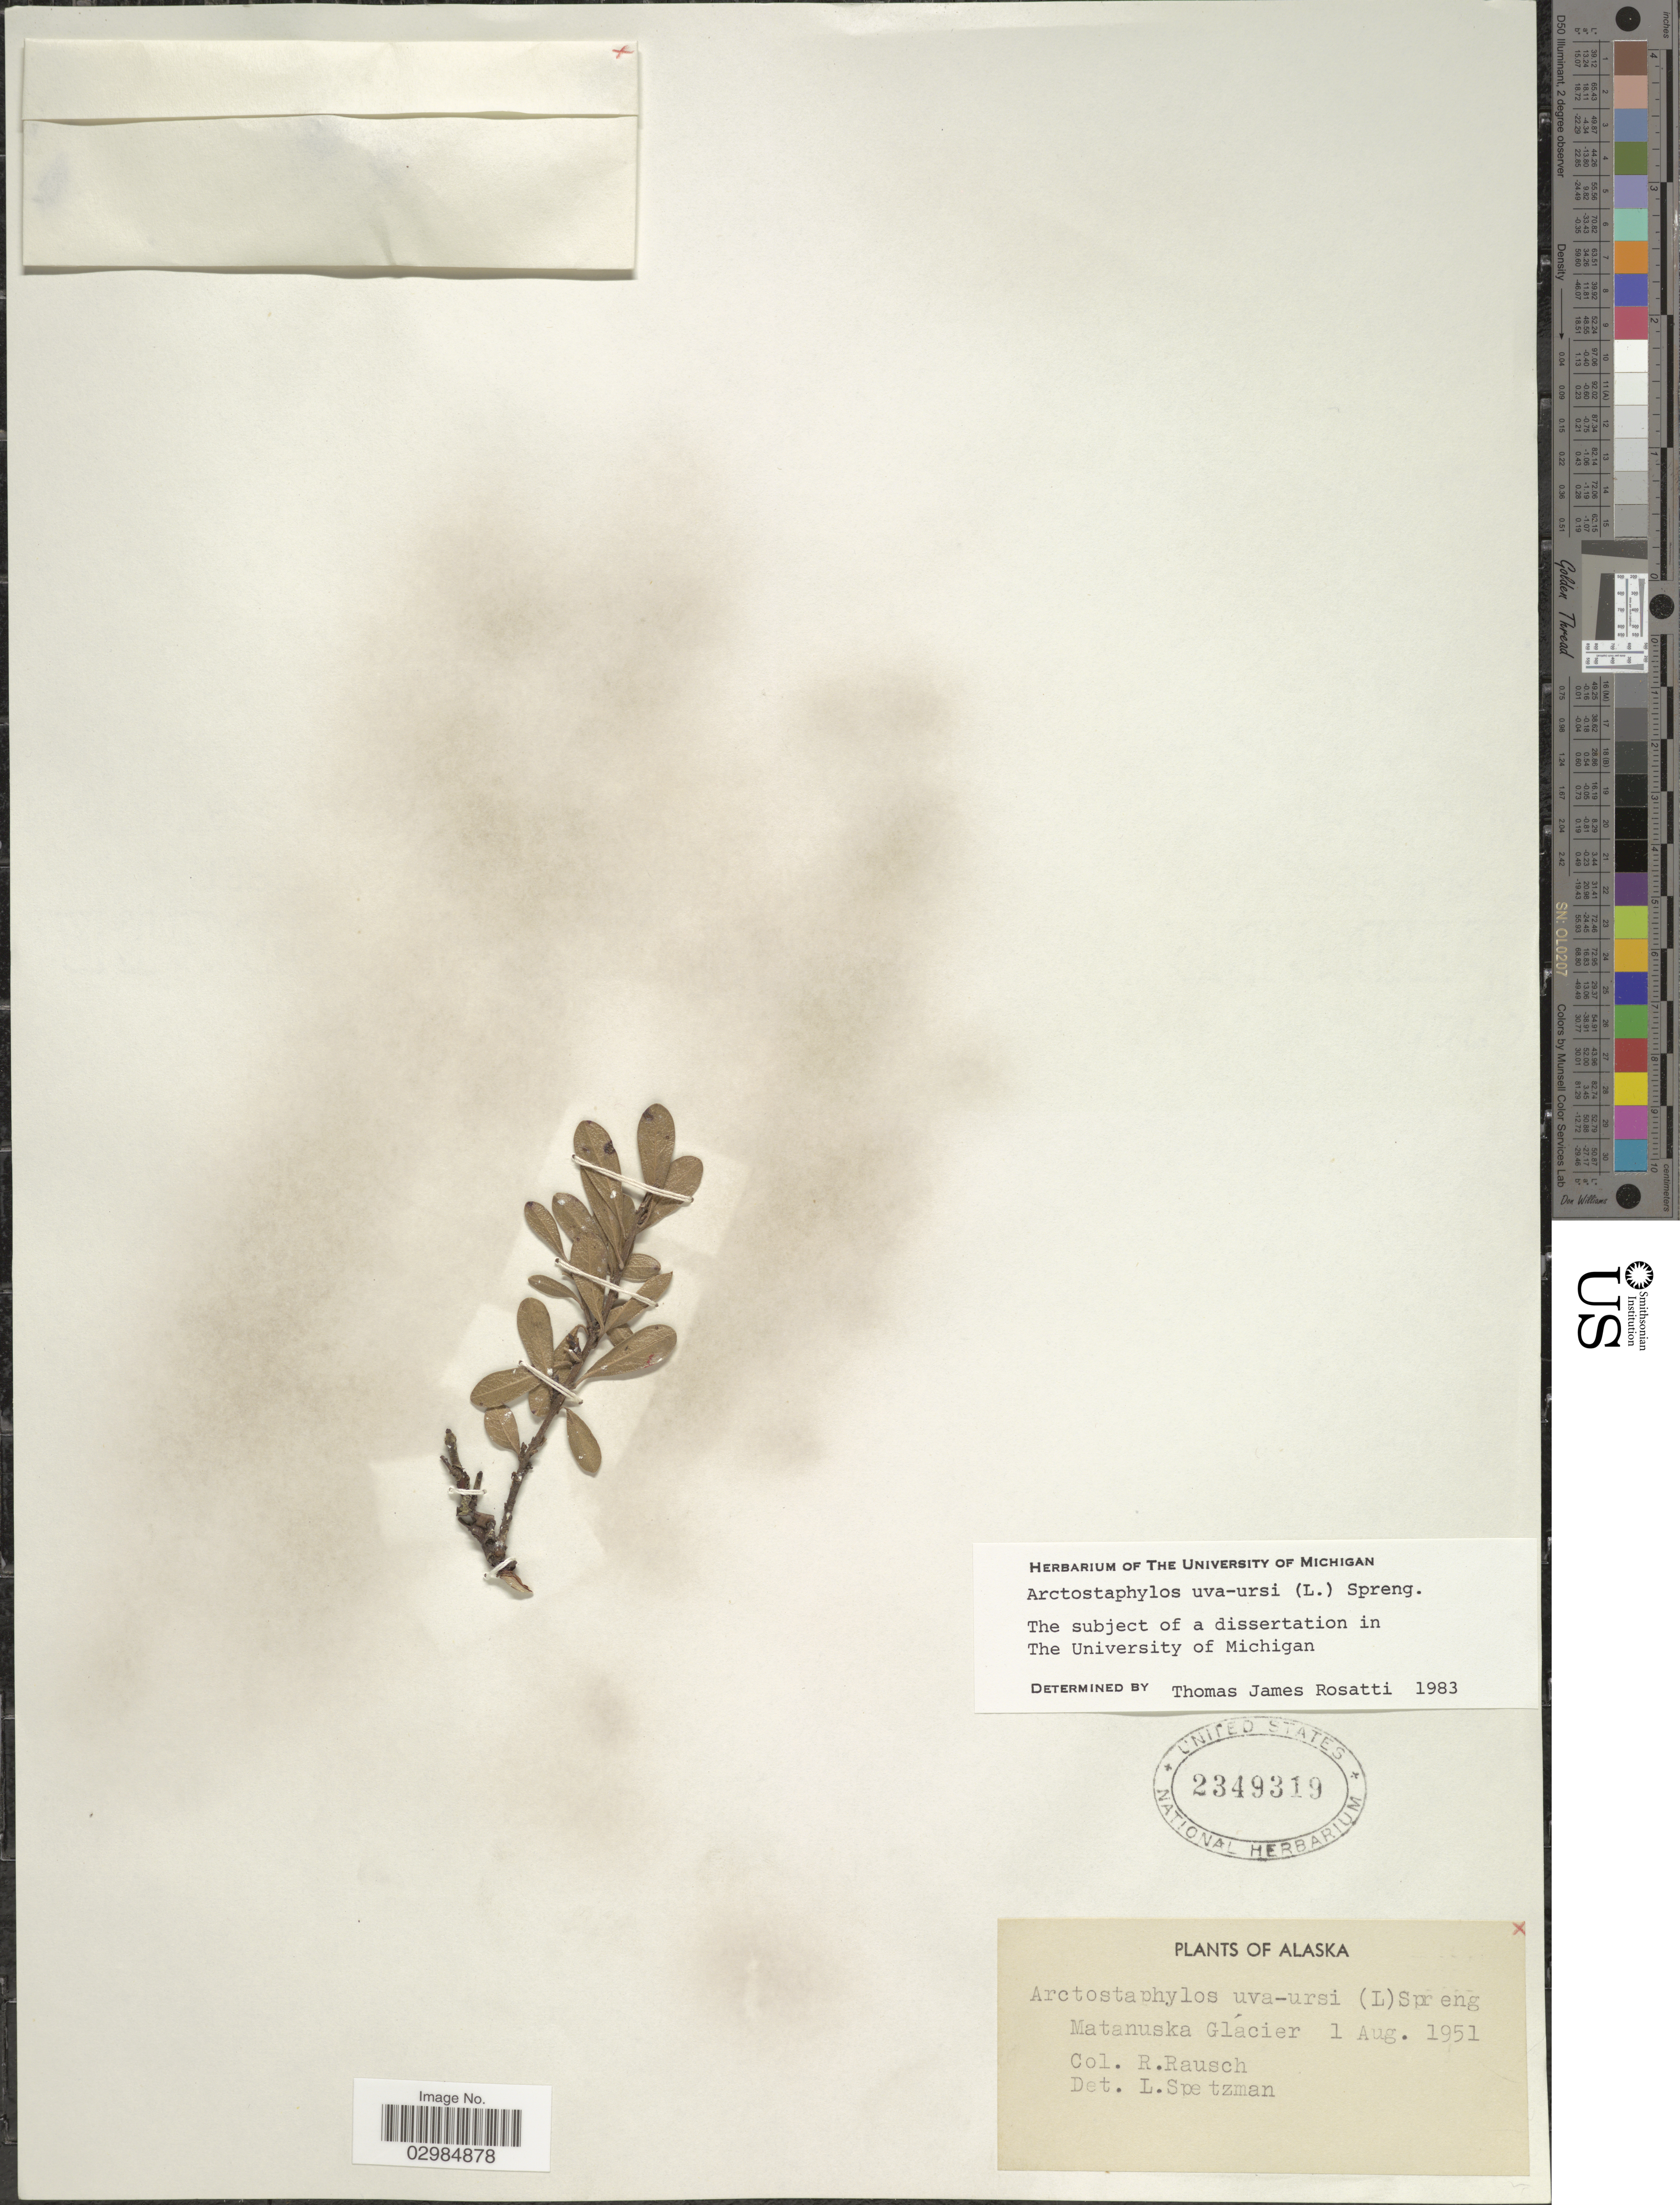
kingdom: Plantae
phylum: Tracheophyta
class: Magnoliopsida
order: Ericales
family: Ericaceae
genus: Arctostaphylos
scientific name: Arctostaphylos uva-ursi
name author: (L.) Spreng.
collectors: R. Rausch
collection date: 1951-08-01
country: United States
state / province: Alaska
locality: Matanuska Glacier.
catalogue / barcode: US 2349319